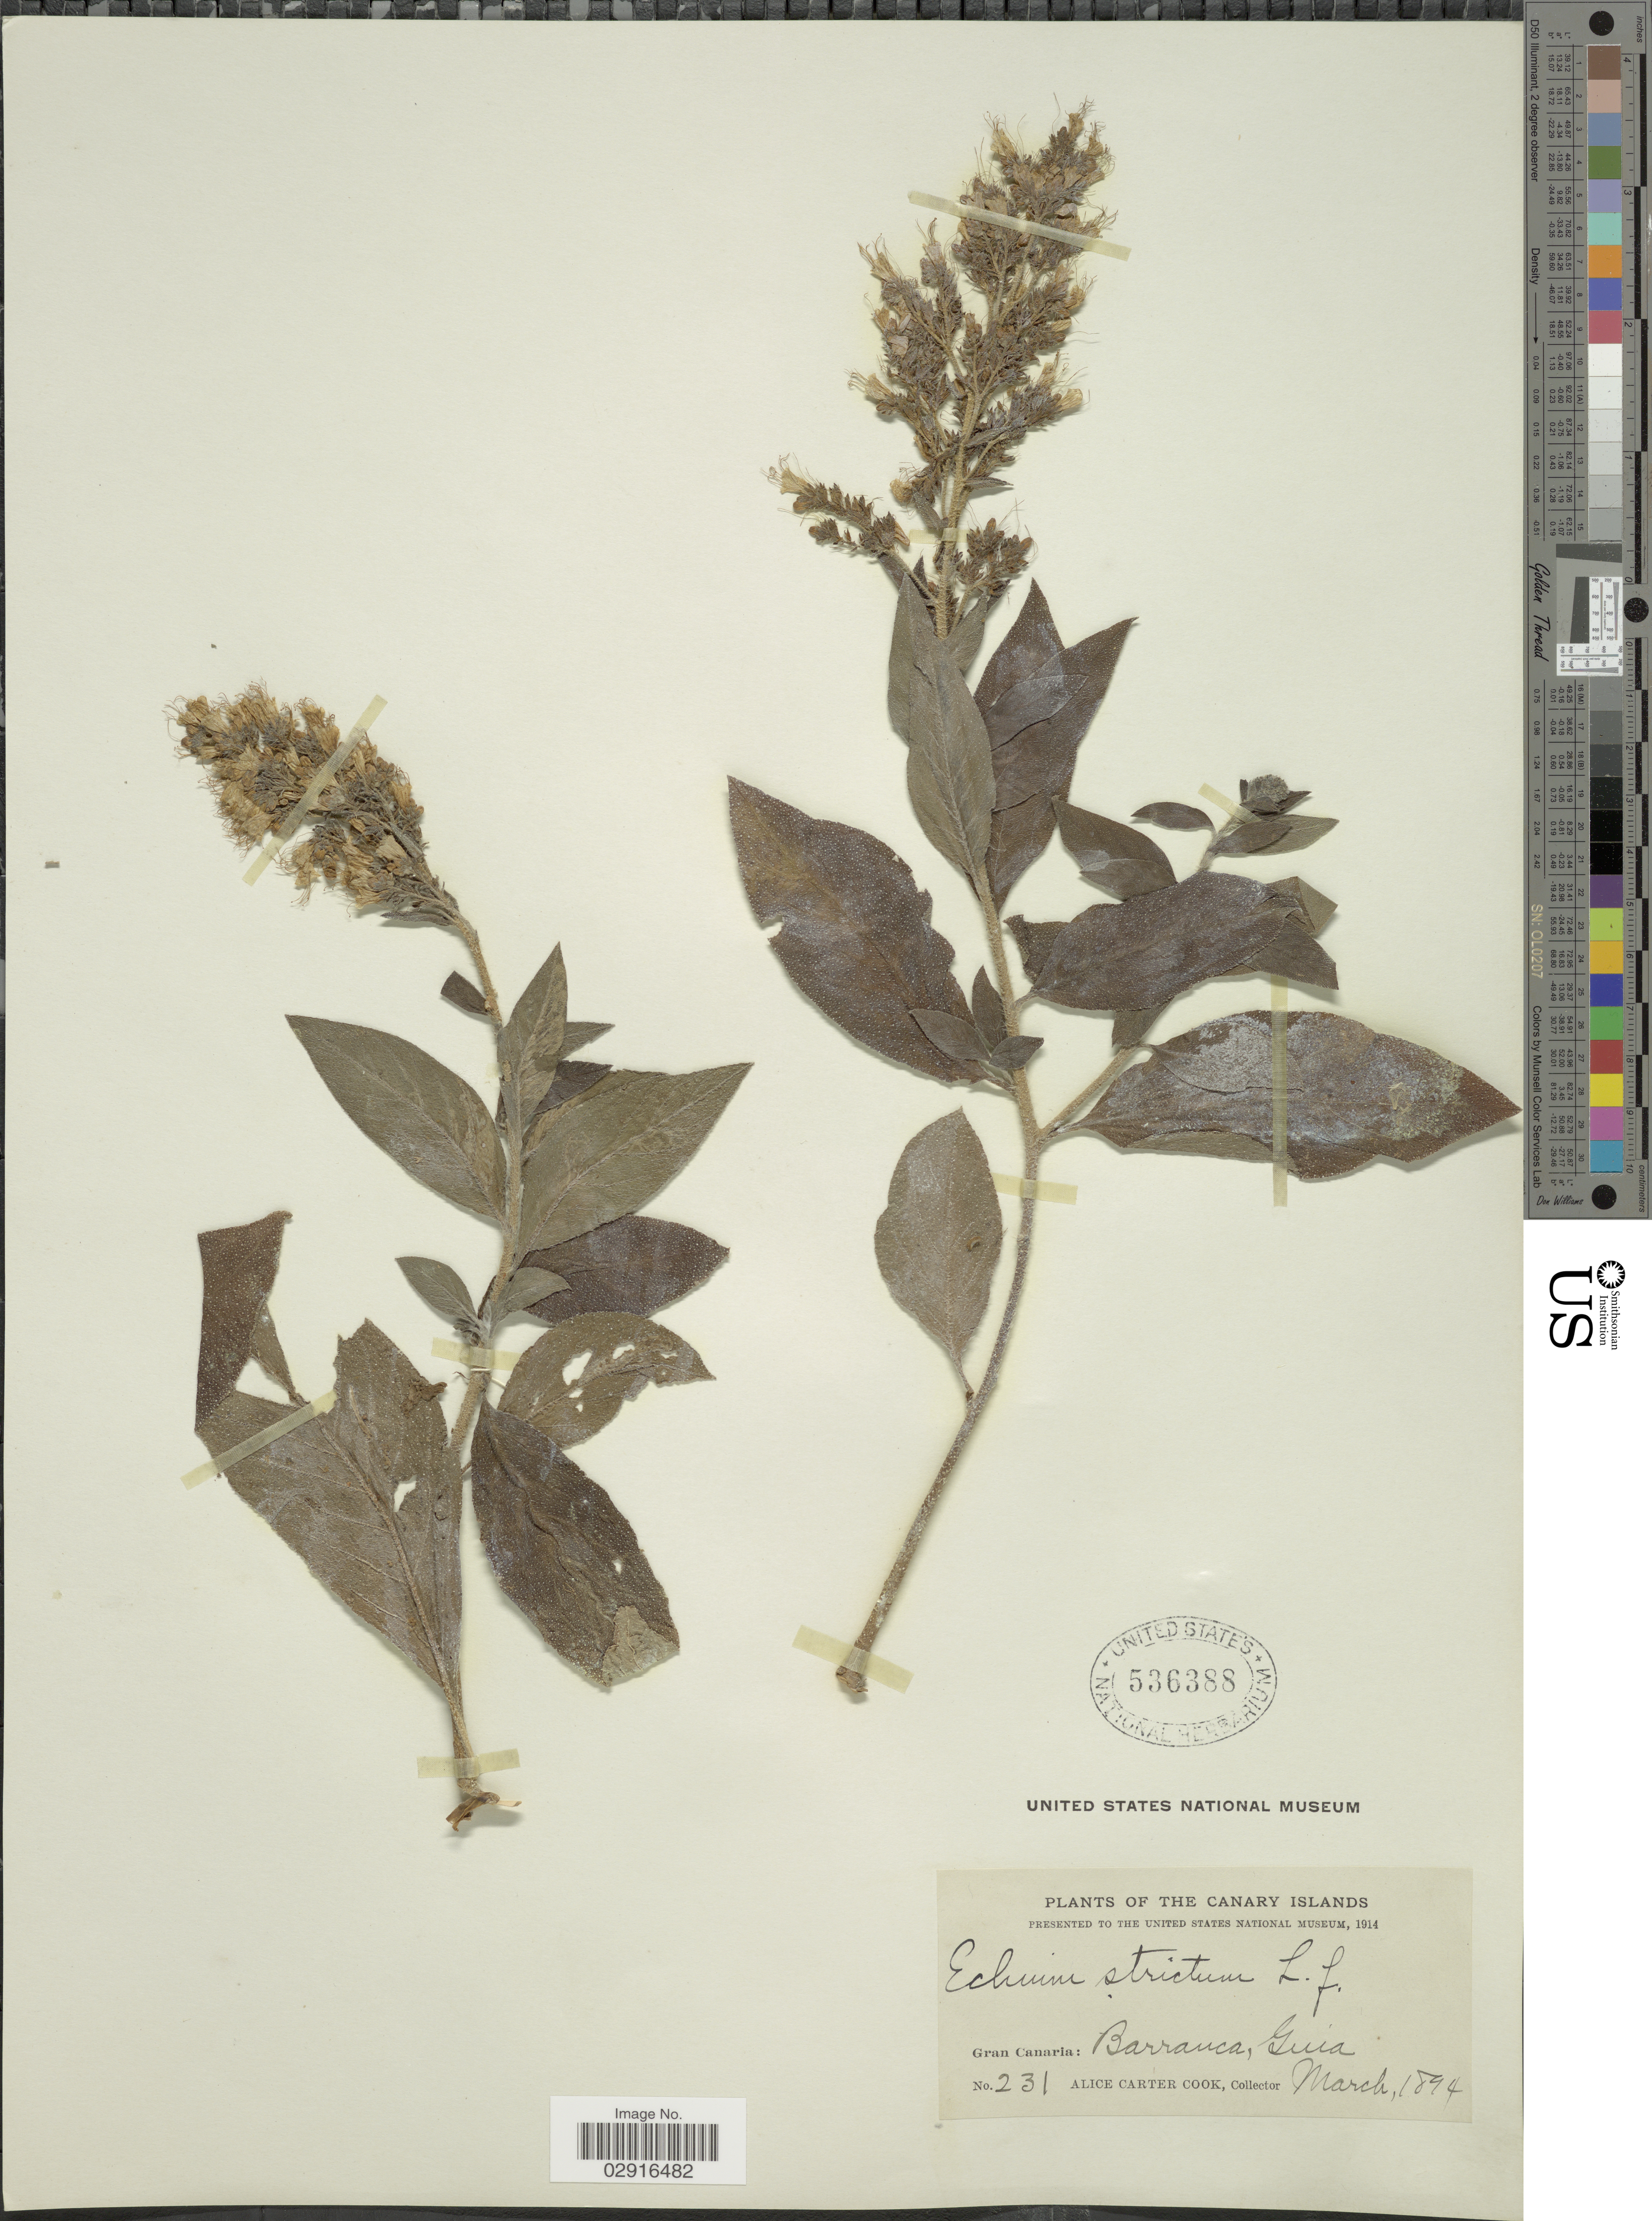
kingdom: Plantae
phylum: Tracheophyta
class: Magnoliopsida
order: Boraginales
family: Boraginaceae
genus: Echium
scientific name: Echium strictum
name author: L. f.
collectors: Alice C. Cook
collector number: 231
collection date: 1894-03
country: Spain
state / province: Canarias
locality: The Canary Islands. Gran Canaria: Barranca, Guia.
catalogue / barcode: US 536388